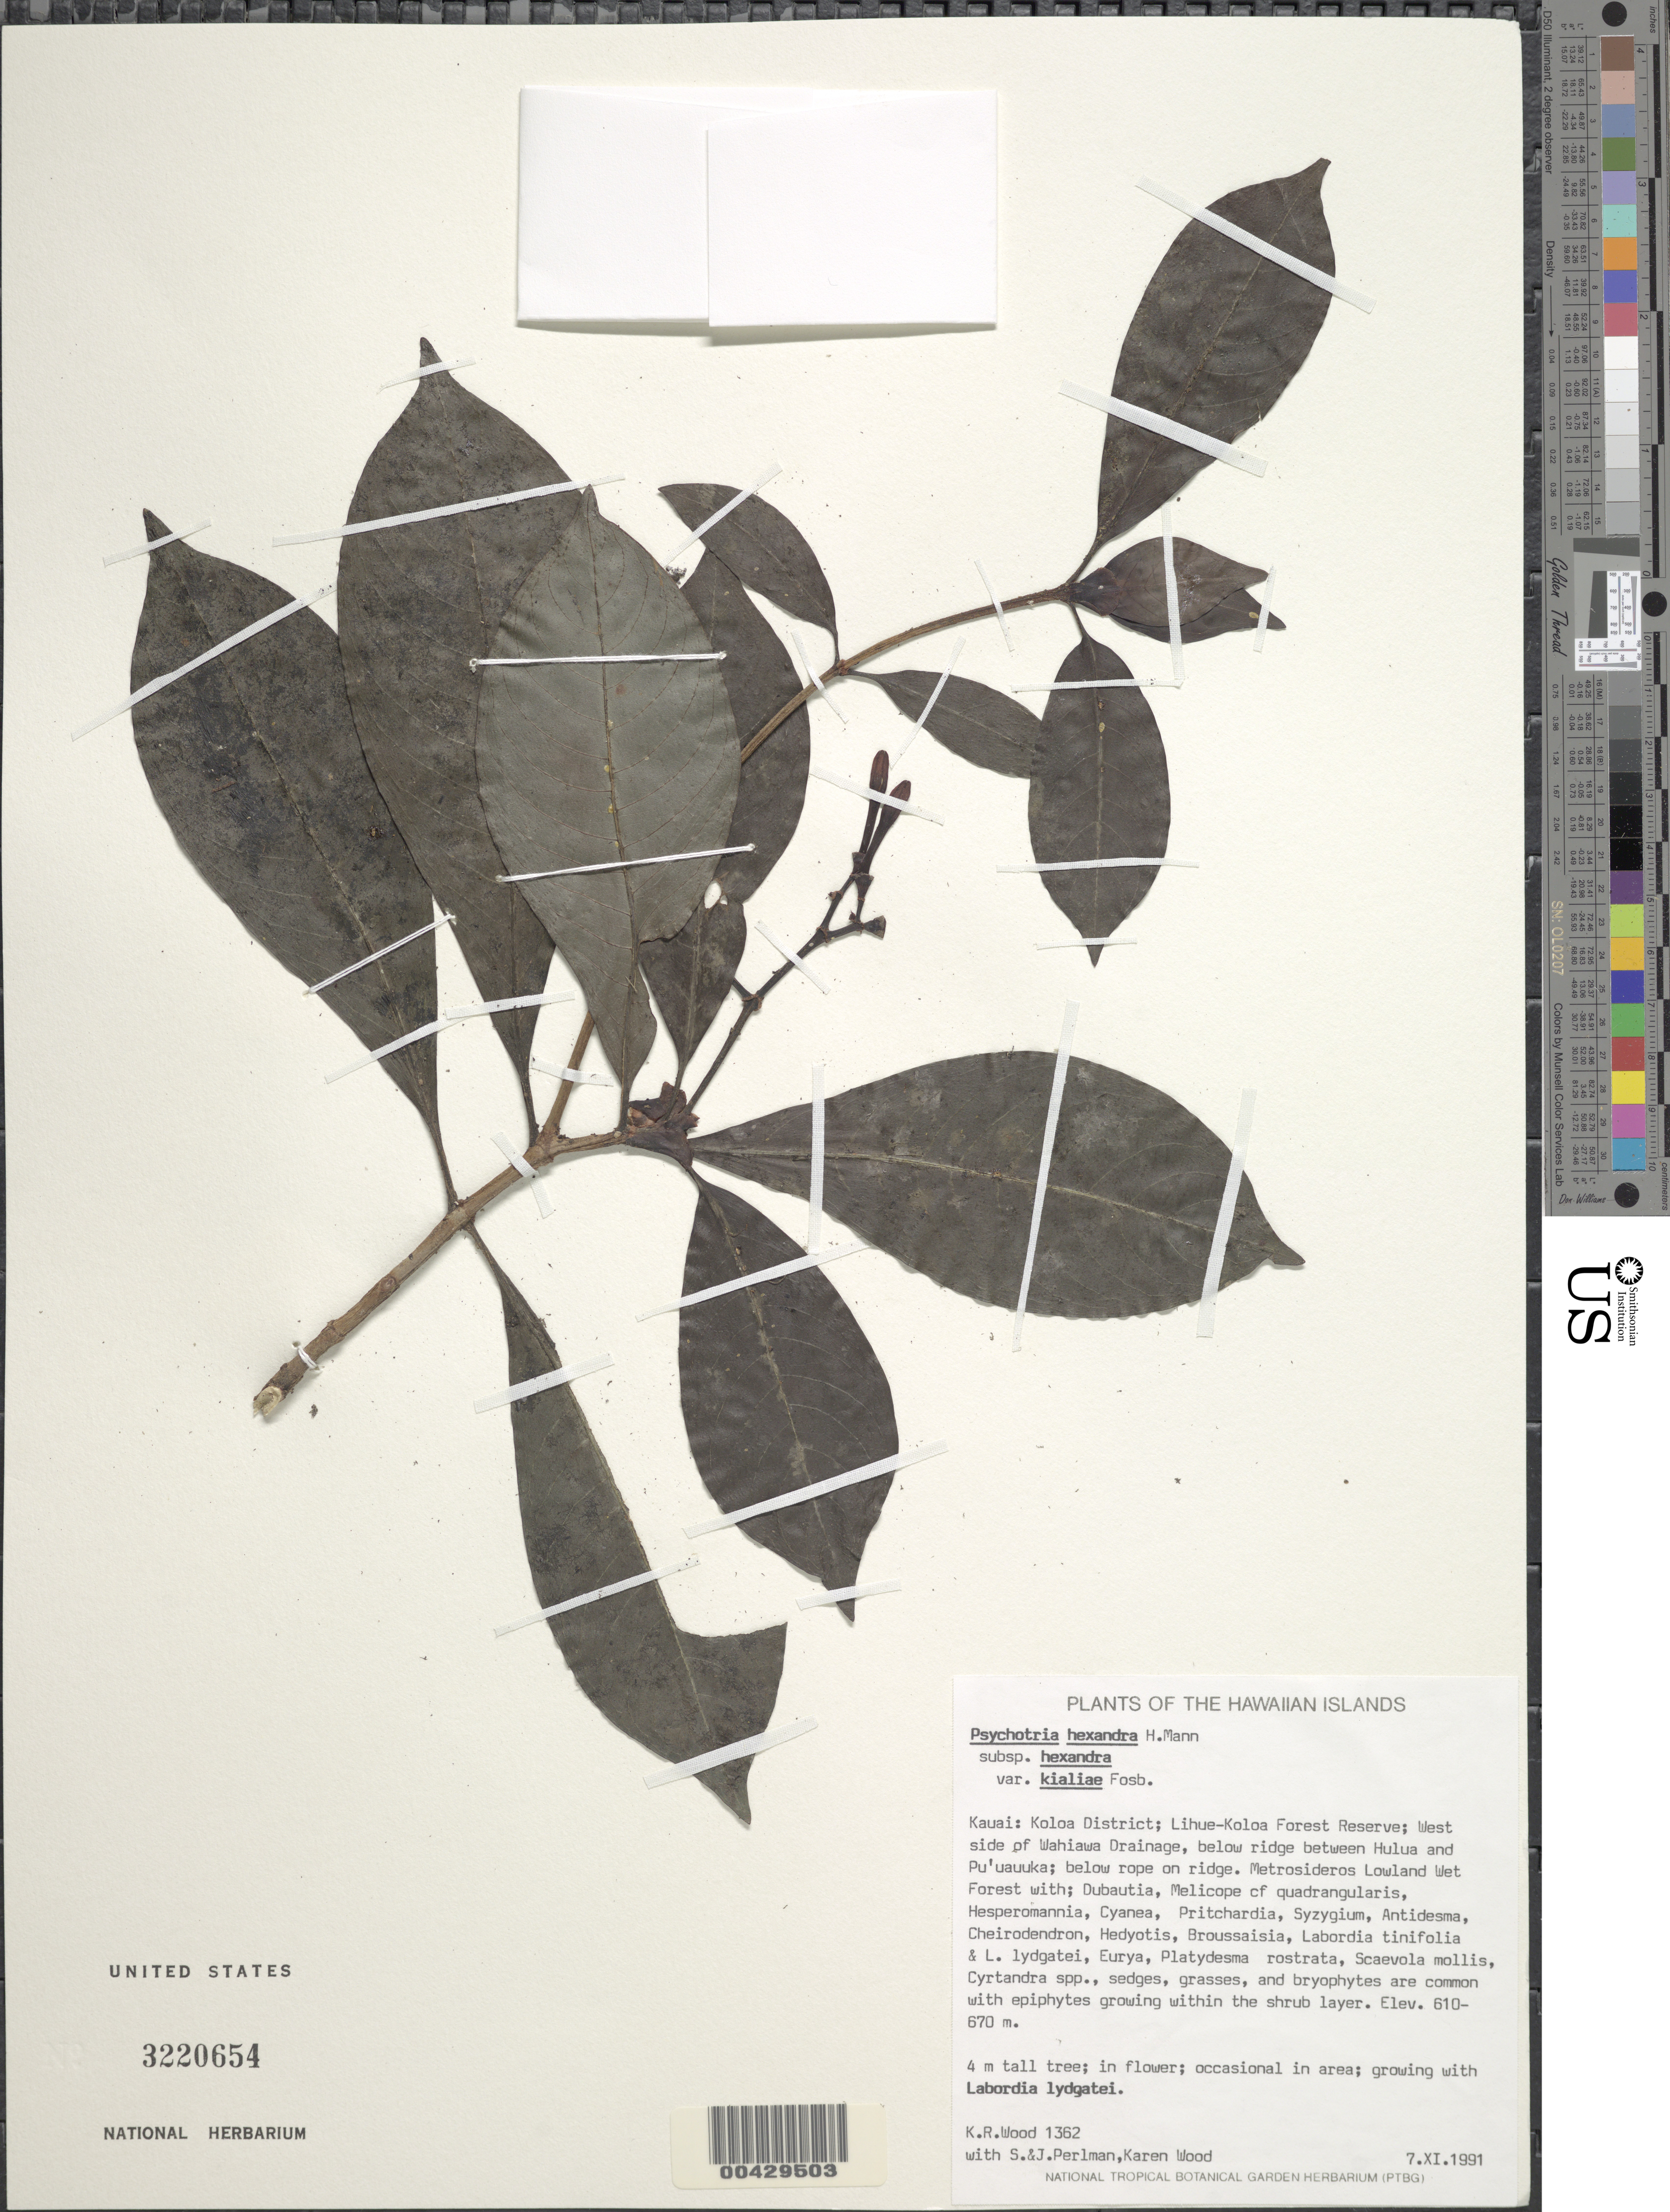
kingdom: Plantae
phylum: Tracheophyta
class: Magnoliopsida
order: Gentianales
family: Rubiaceae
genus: Psychotria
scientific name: Psychotria hexandra var. hexandra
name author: H. Mann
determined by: Wagner, W. L., (BOT), Smithsonian Institution - National Museum of Natural History (UNITED STATES)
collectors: K. R. Wood, S. P. Perlman & K. Wood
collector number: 1362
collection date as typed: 7 Nov 1991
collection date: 1991-11-07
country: United States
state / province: Hawaii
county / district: Kauai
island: Kaua'i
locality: Koloa Dist.; Lihue-Koloa Forest Reserve; W side of Waimea Drainage, below ridge between Hulua & Pu'uauuka; below rope on ridge.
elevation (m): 610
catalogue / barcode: US 3220654